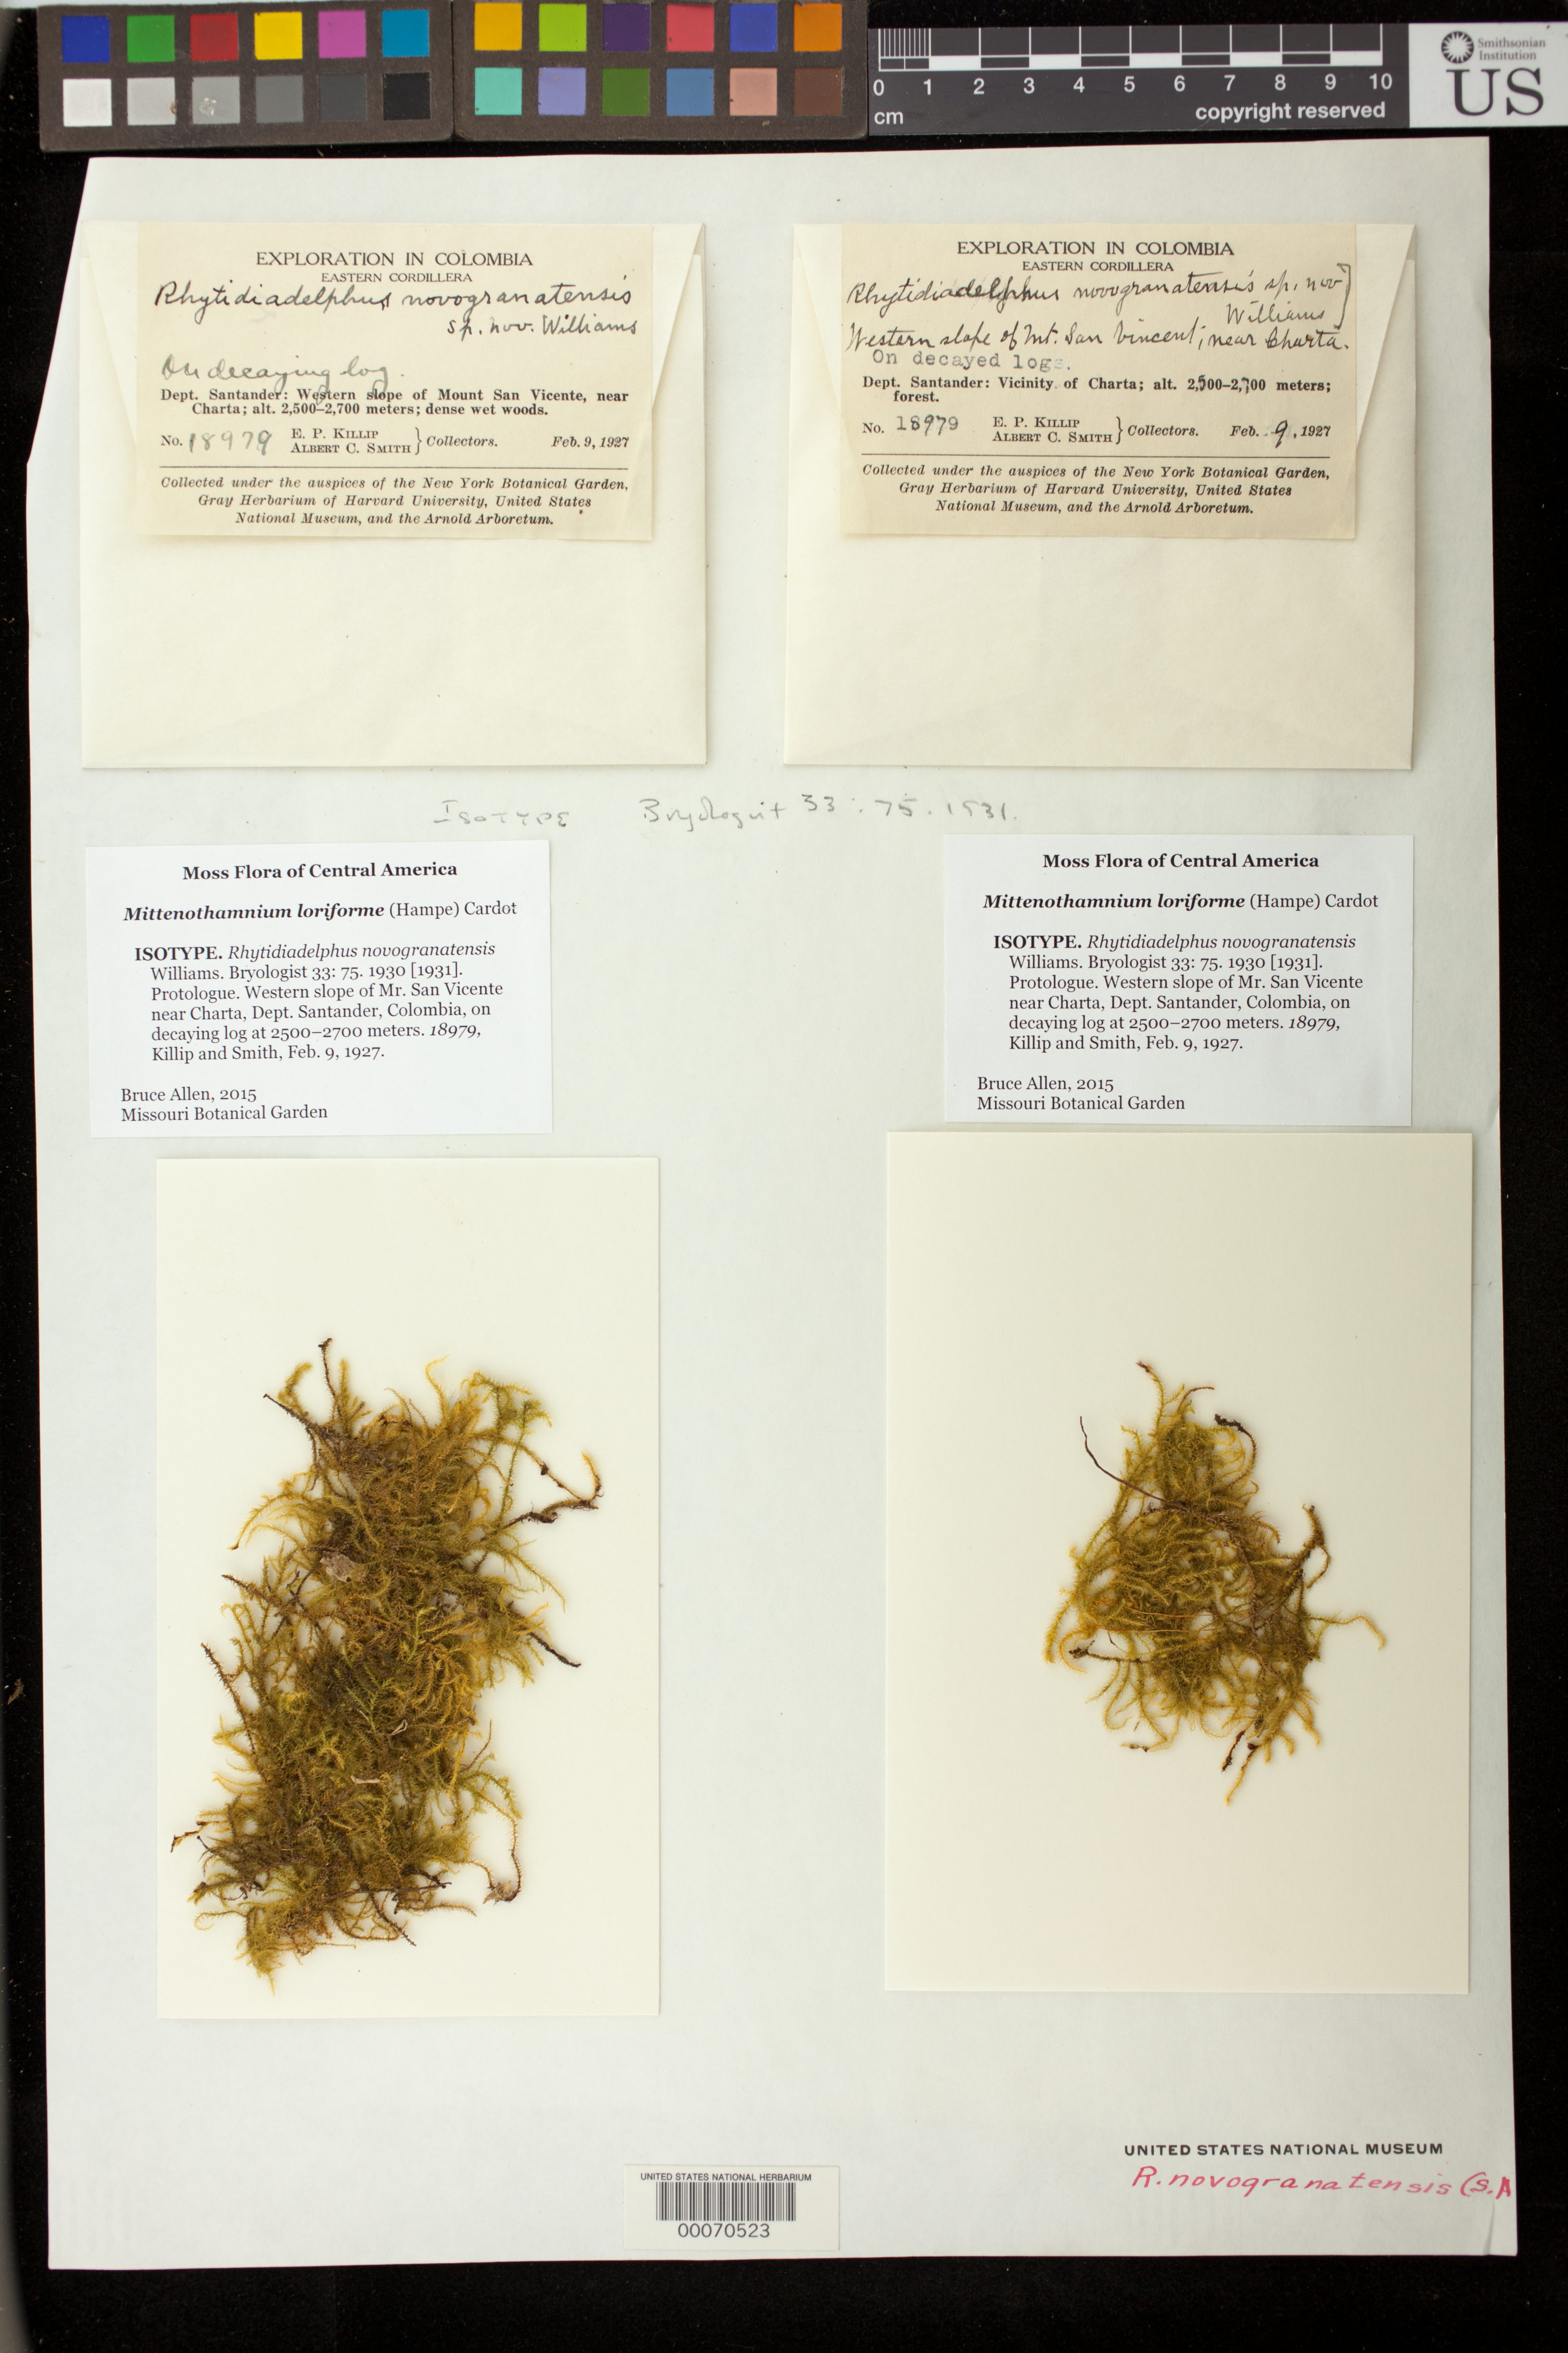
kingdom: Plantae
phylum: Bryophyta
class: Bryopsida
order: Hypnales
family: Hylocomiaceae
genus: Rhytidiadelphus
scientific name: Rhytidiadelphus novogranatensis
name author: R.S. Williams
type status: Isotype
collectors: E. P. Killip & A. C. Smith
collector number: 18979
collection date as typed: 09 Feb 1927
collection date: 1927-02-09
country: Colombia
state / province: Santander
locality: Mt. San Vicente, vicinity of Charta.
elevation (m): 2500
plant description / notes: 2 packets mounted on sheet (both with same label data)